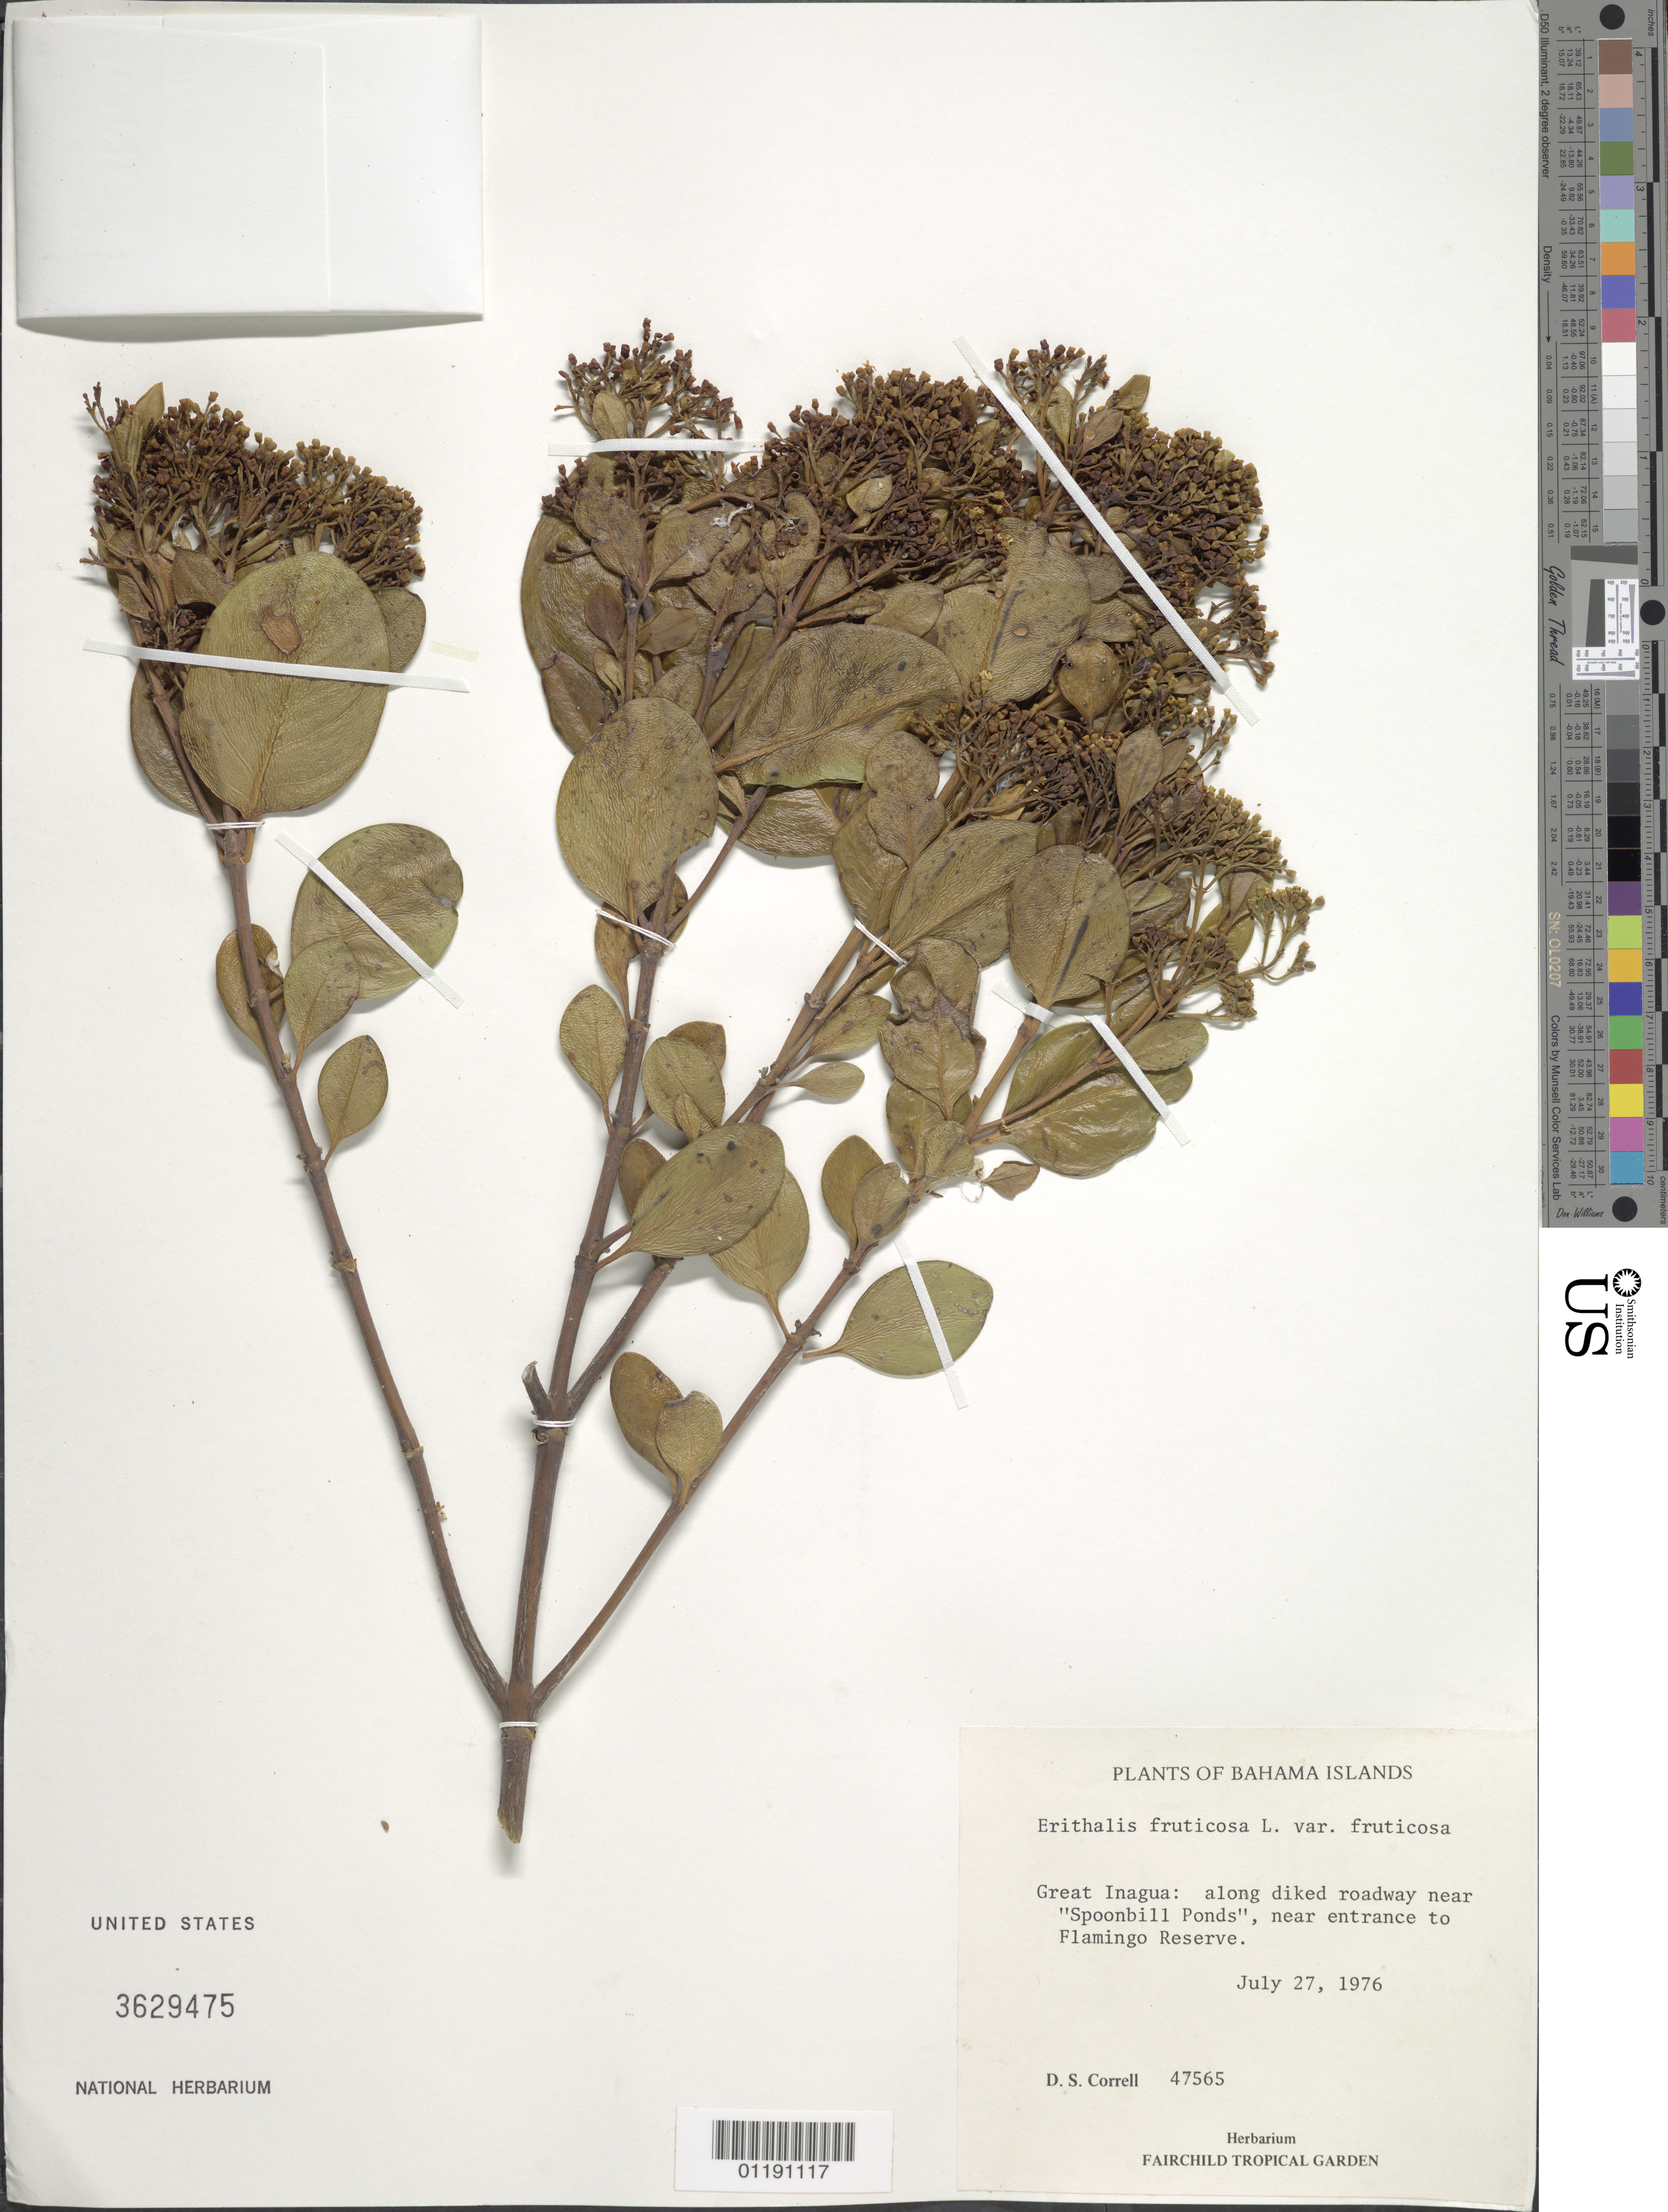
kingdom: Plantae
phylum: Tracheophyta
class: Magnoliopsida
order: Gentianales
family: Rubiaceae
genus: Erithalis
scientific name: Erithalis fruticosa var. fruticosa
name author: L.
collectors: D. S. Correll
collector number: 47565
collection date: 1976-07-27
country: Bahamas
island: Great Inagua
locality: Along diked roadway near "Spoonbill Ponds", near entrance to Flamingo Reserve.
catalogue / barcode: US 3629475